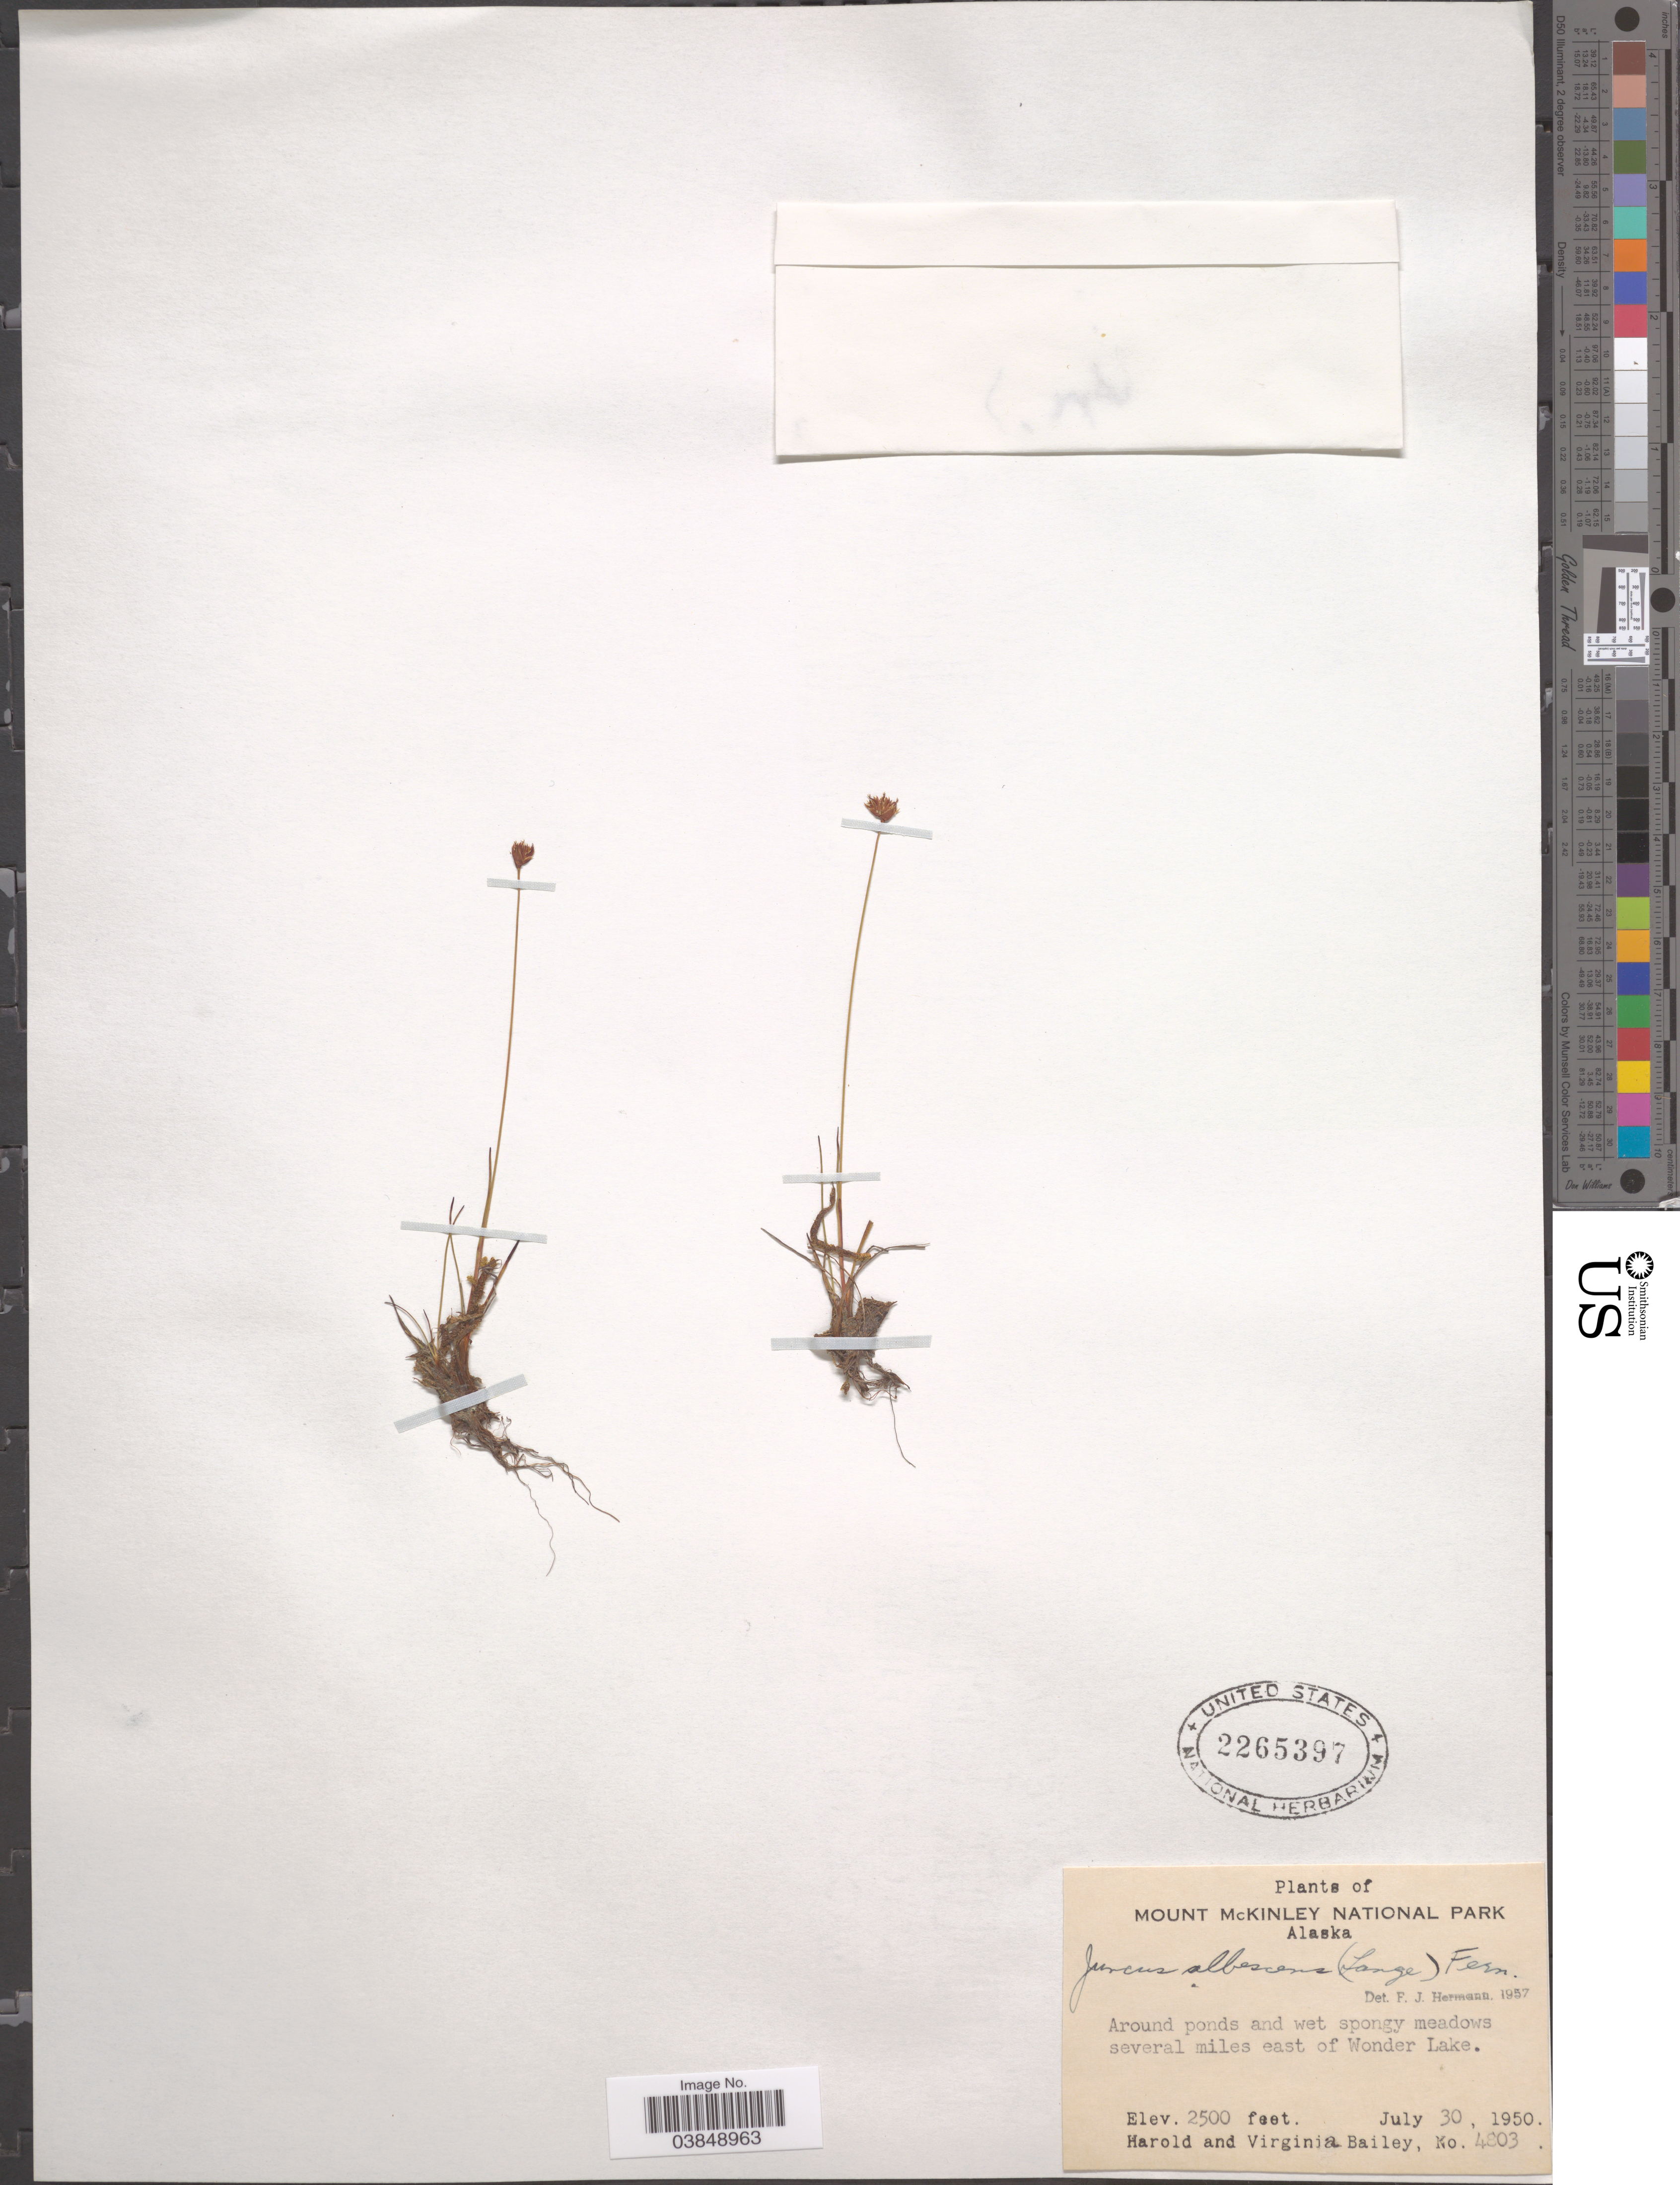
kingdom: Plantae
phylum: Tracheophyta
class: Liliopsida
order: Poales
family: Juncaceae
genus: Juncus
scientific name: Juncus albescens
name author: Fernald & Lange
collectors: H. Bailey & V. L. Bailey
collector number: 4803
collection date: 1950-07-30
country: United States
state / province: Alaska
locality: Mount McKinley National Park. Several miles east of Wonder Lake.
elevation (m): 762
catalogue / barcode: US 2265397